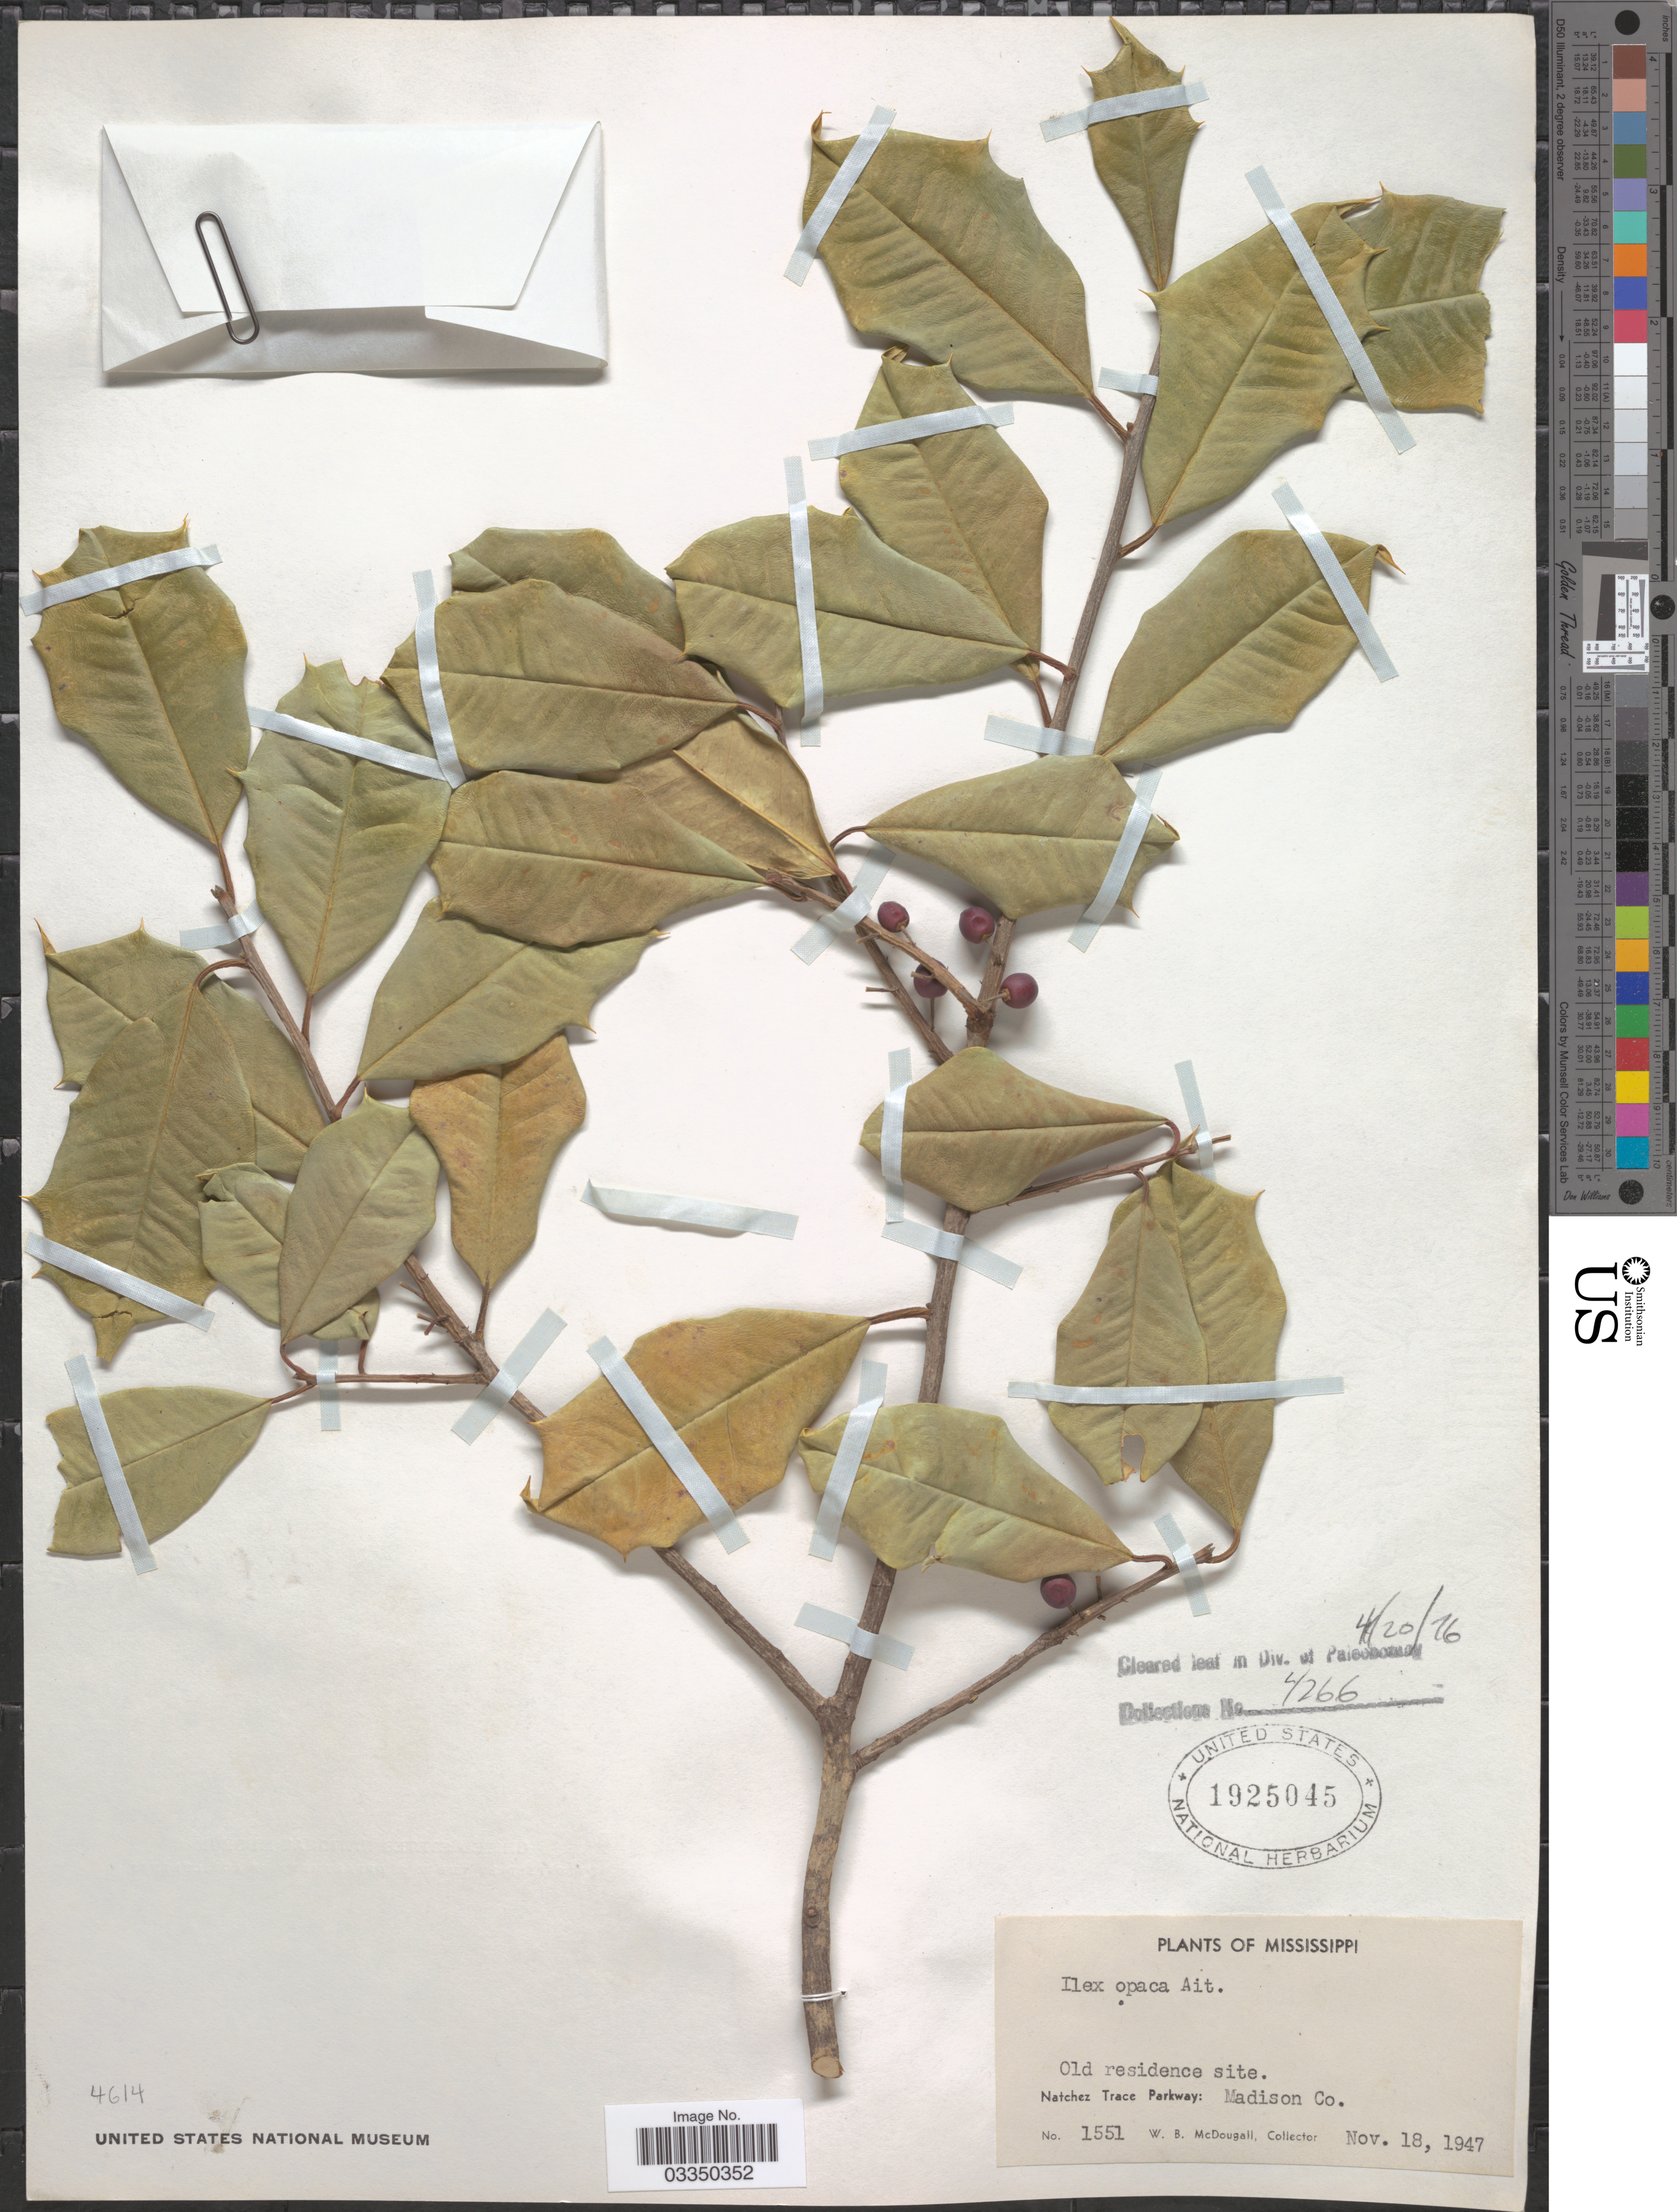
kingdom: Plantae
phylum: Tracheophyta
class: Magnoliopsida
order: Aquifoliales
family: Aquifoliaceae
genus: Ilex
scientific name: Ilex opaca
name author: Aiton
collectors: W. B. McDougall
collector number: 1551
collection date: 1947-11-18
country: United States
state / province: Mississippi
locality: Old residence site. Natchez Trace Parkway: Madison Co.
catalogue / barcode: US 1925045